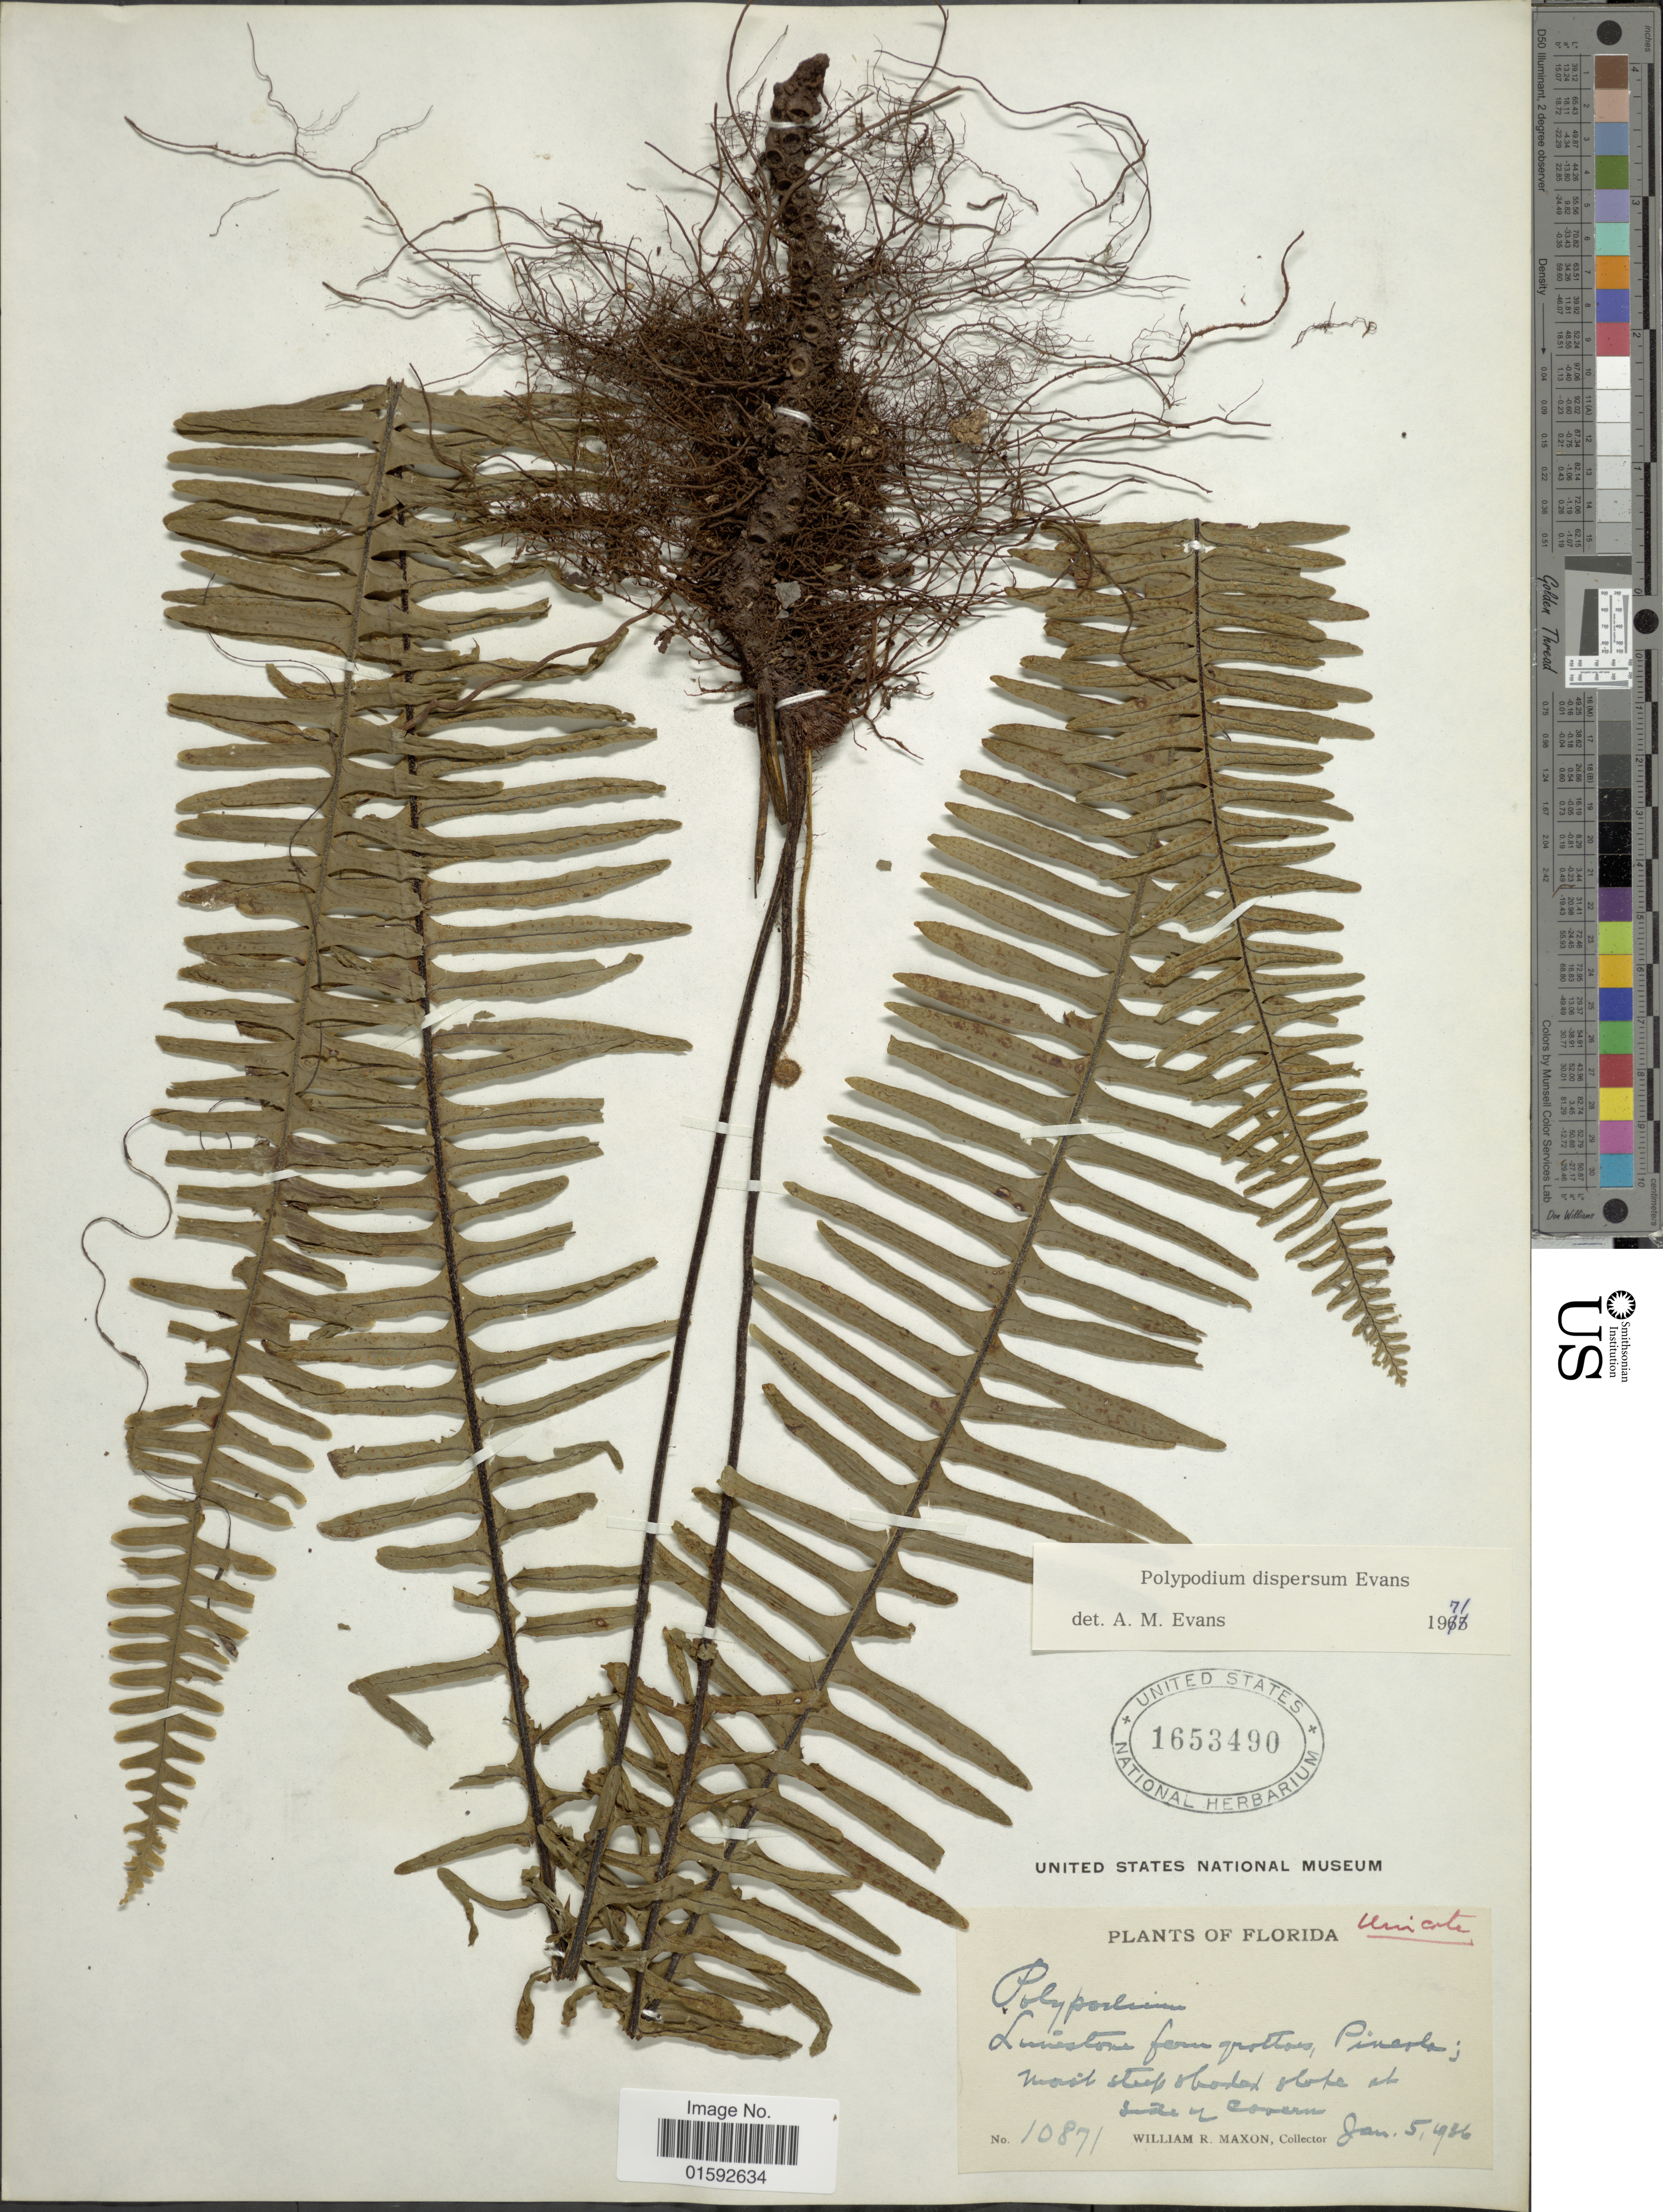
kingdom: Plantae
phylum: Tracheophyta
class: Polypodiopsida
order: Polypodiales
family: Polypodiaceae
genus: Pecluma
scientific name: Pecluma dispersa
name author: (A.M. Evans) M.G. Price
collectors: W. R. Maxon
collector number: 10871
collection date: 1936-01-05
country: United States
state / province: Florida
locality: Limestone fern grottoes, Pineola; moist steep shaded slope at side of crevice.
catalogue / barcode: US 1653490